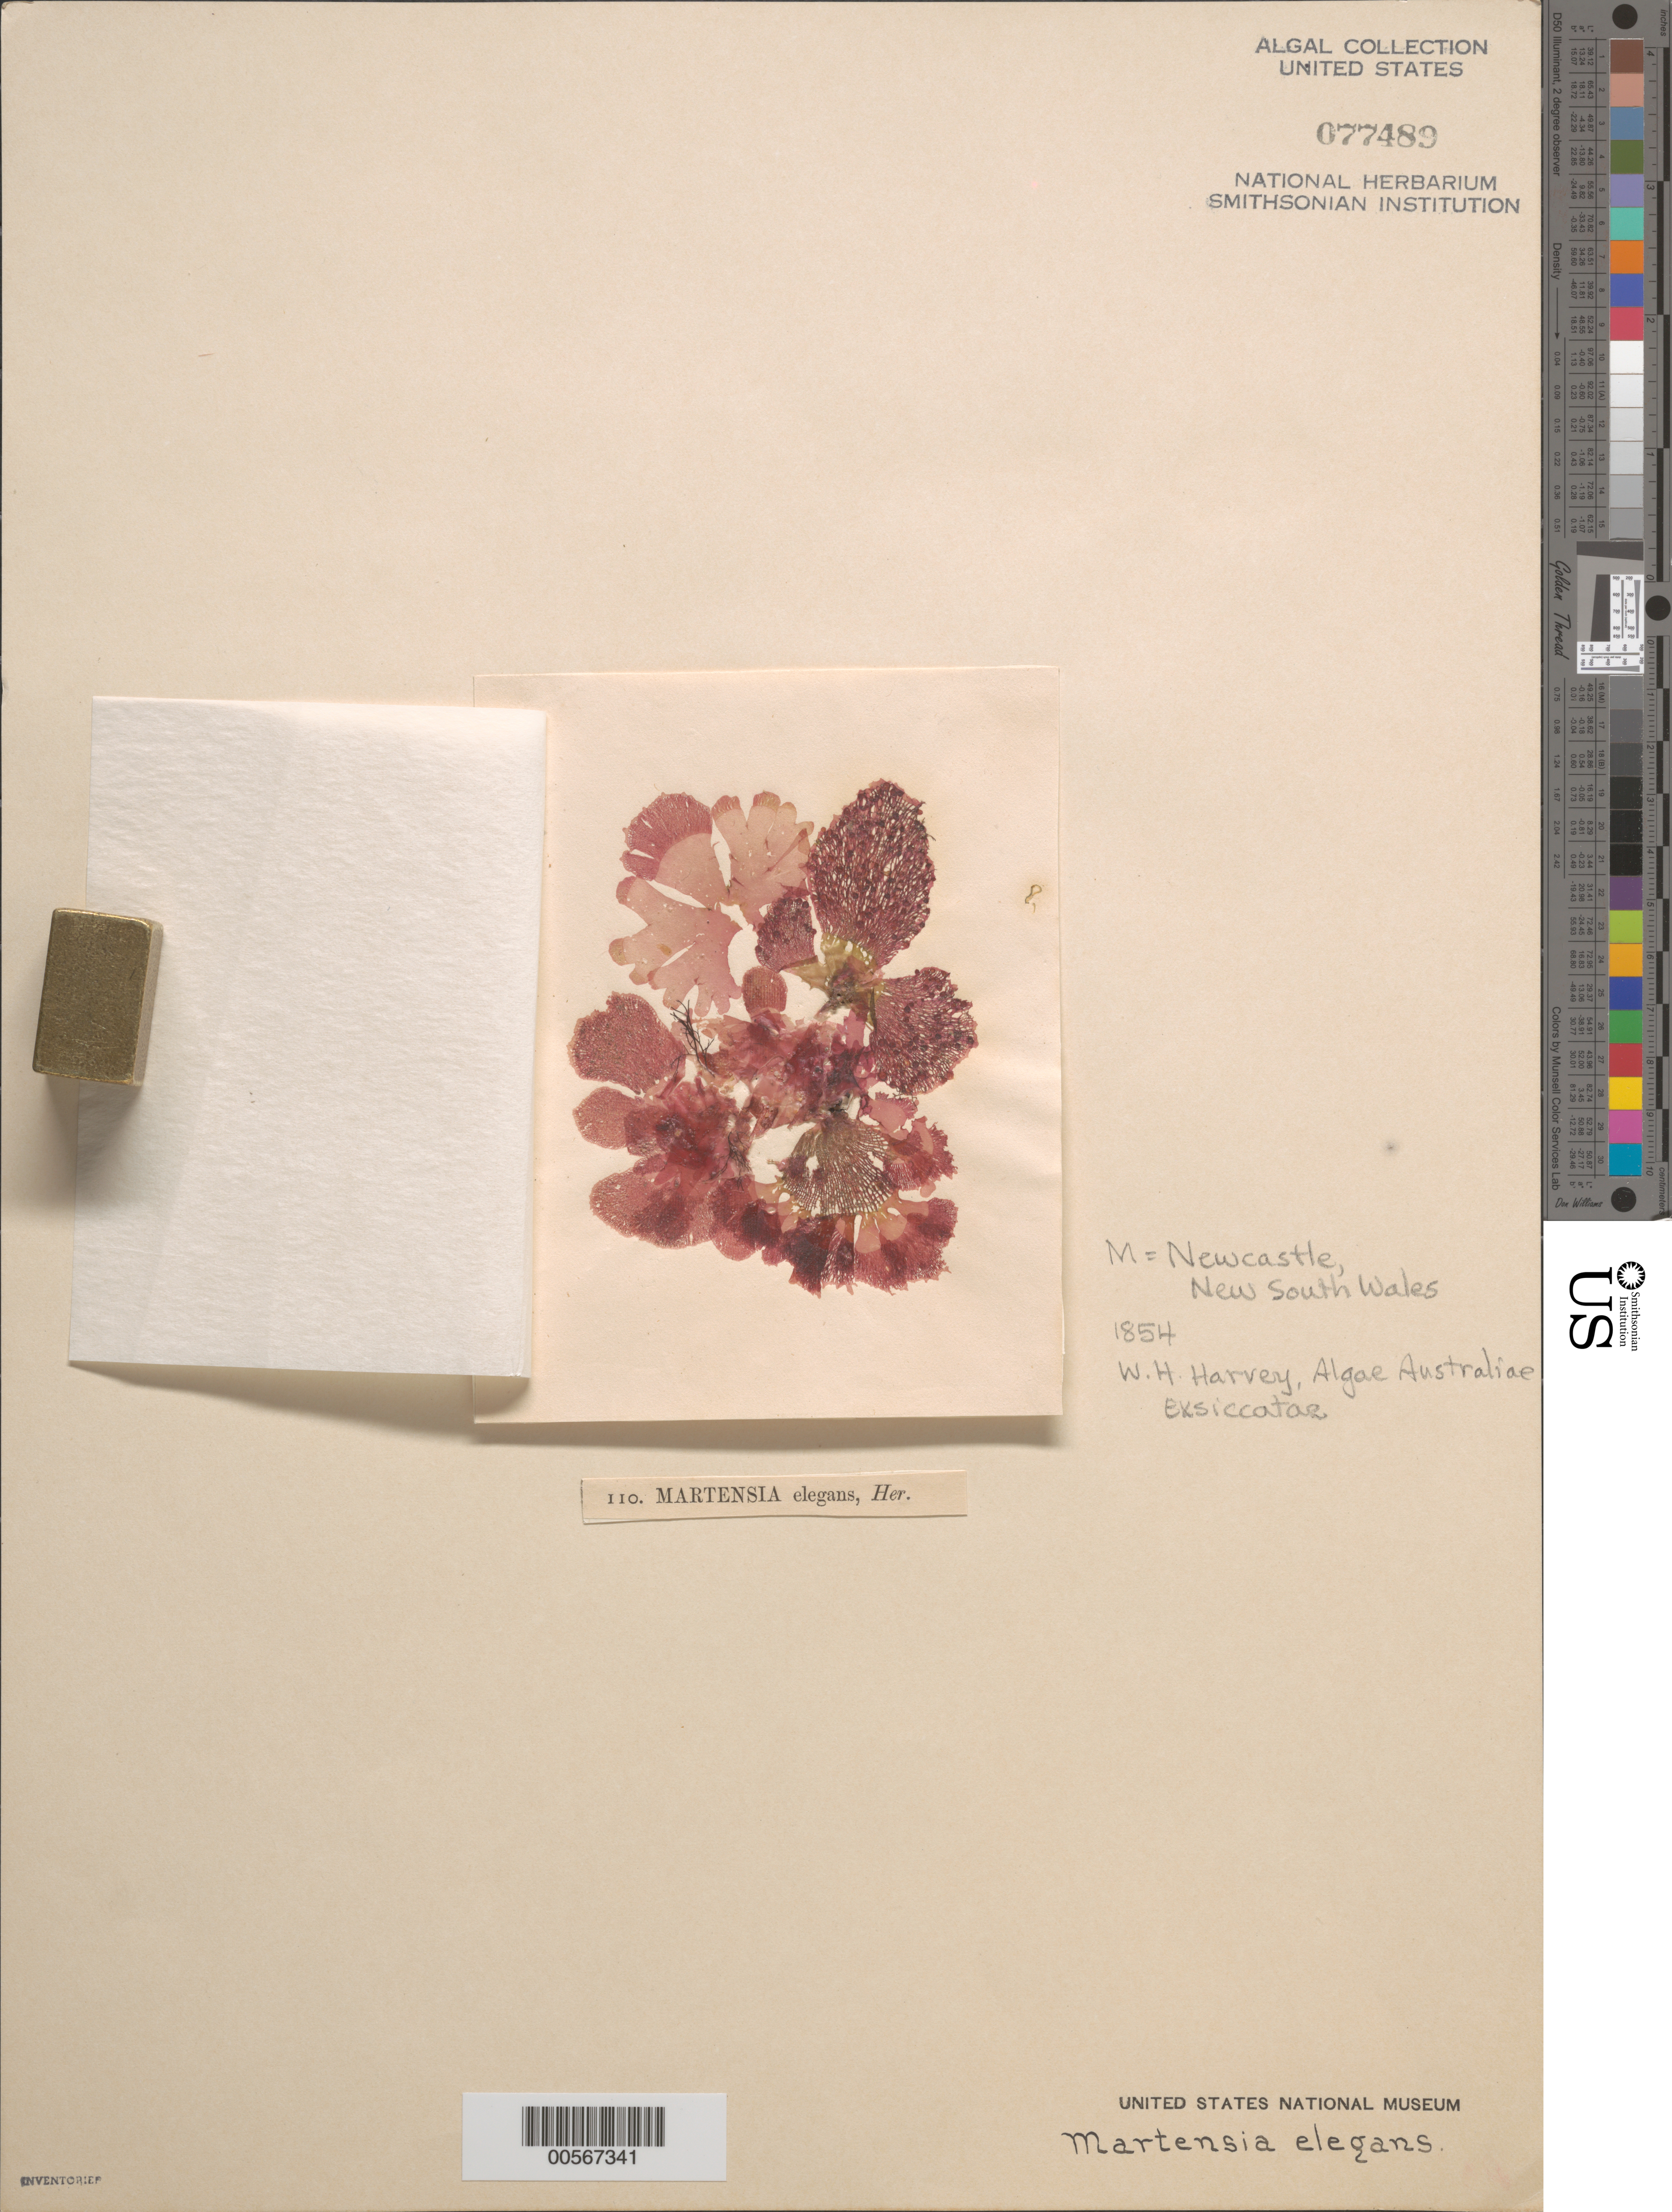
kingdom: Plantae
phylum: Rhodophyta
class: Florideophyceae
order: Ceramiales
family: Delesseriaceae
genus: Martensia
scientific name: Martensia elegans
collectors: W. Harvey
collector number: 110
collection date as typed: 1854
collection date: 1854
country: Australia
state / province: New South Wales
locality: Newcastle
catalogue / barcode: US 77489